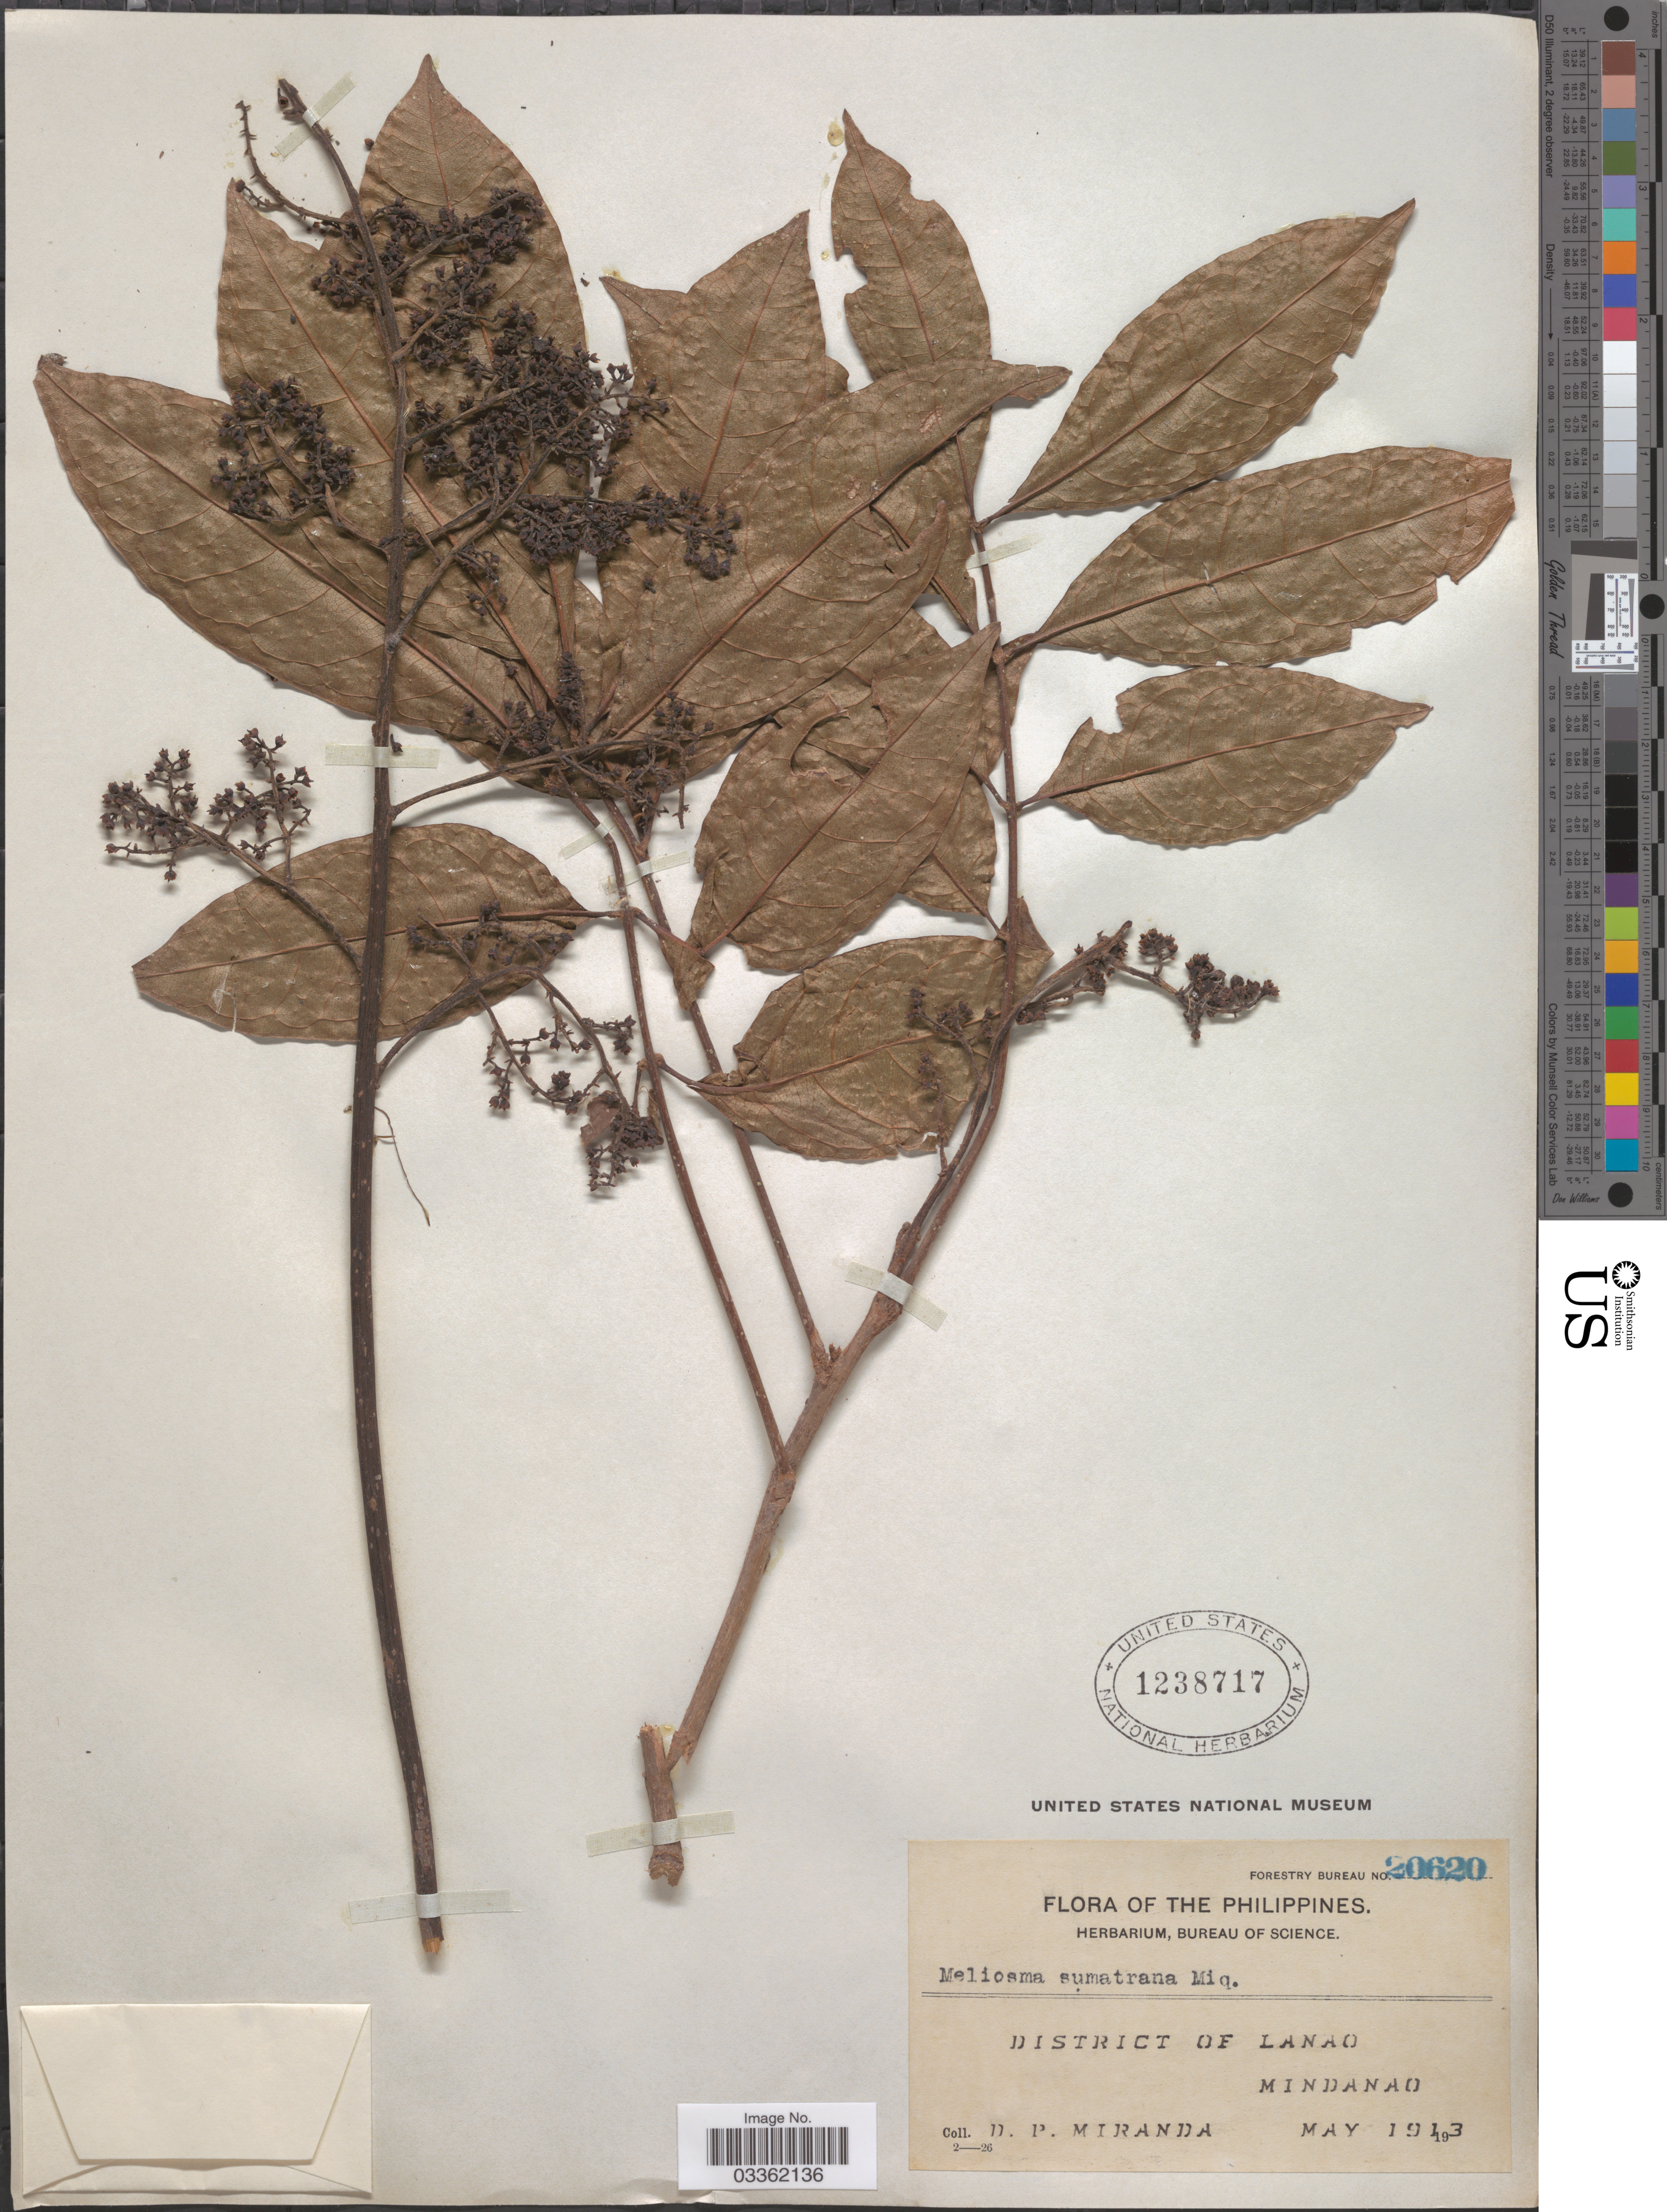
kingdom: Plantae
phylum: Tracheophyta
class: Magnoliopsida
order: Proteales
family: Sabiaceae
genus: Meliosma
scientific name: Meliosma sumatrana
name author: (Jack) Walp.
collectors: D. P. Miranda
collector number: Forestry Bureau 20620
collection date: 1913-05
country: Philippines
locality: District of Lanao. Mindanao.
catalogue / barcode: US 1238717